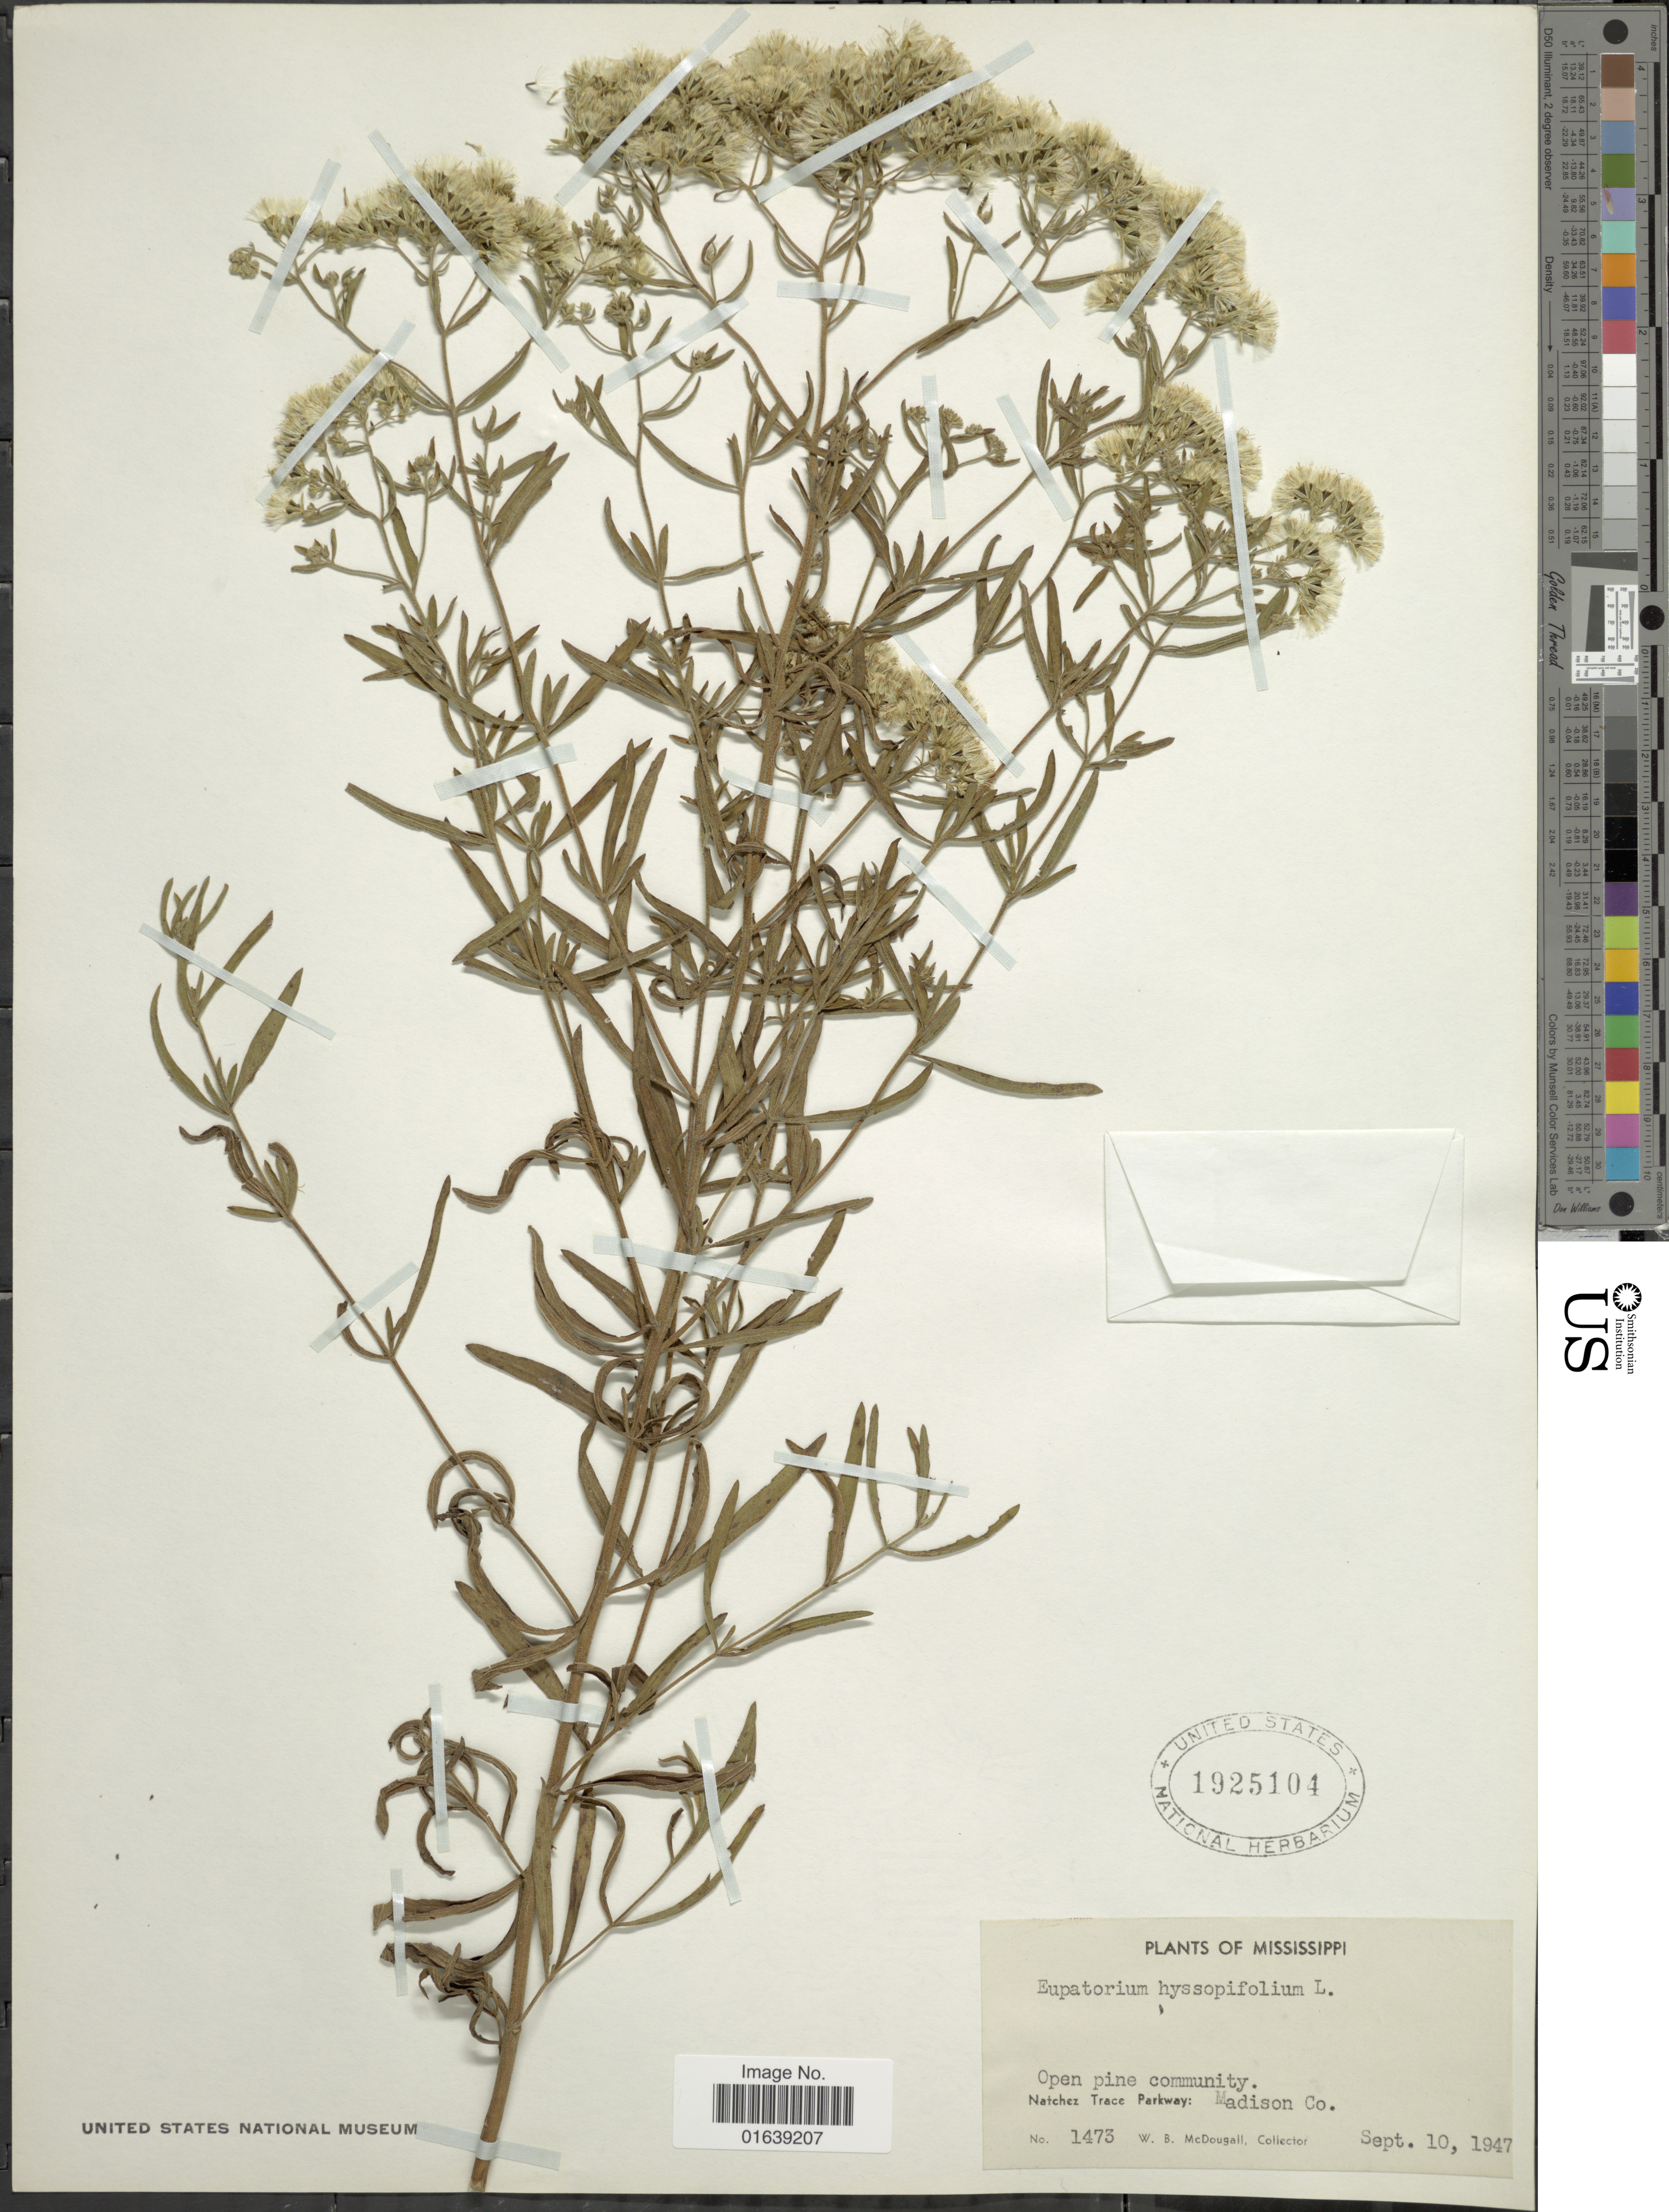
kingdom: Plantae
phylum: Tracheophyta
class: Magnoliopsida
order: Asterales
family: Asteraceae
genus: Eupatorium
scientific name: Eupatorium hyssopifolium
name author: L.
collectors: W. B. McDougall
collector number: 1473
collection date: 1947-09-10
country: United States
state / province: Mississippi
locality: Mississippi. Open pine community. Natchez Trace: Madison Co.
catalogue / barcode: US 1925104